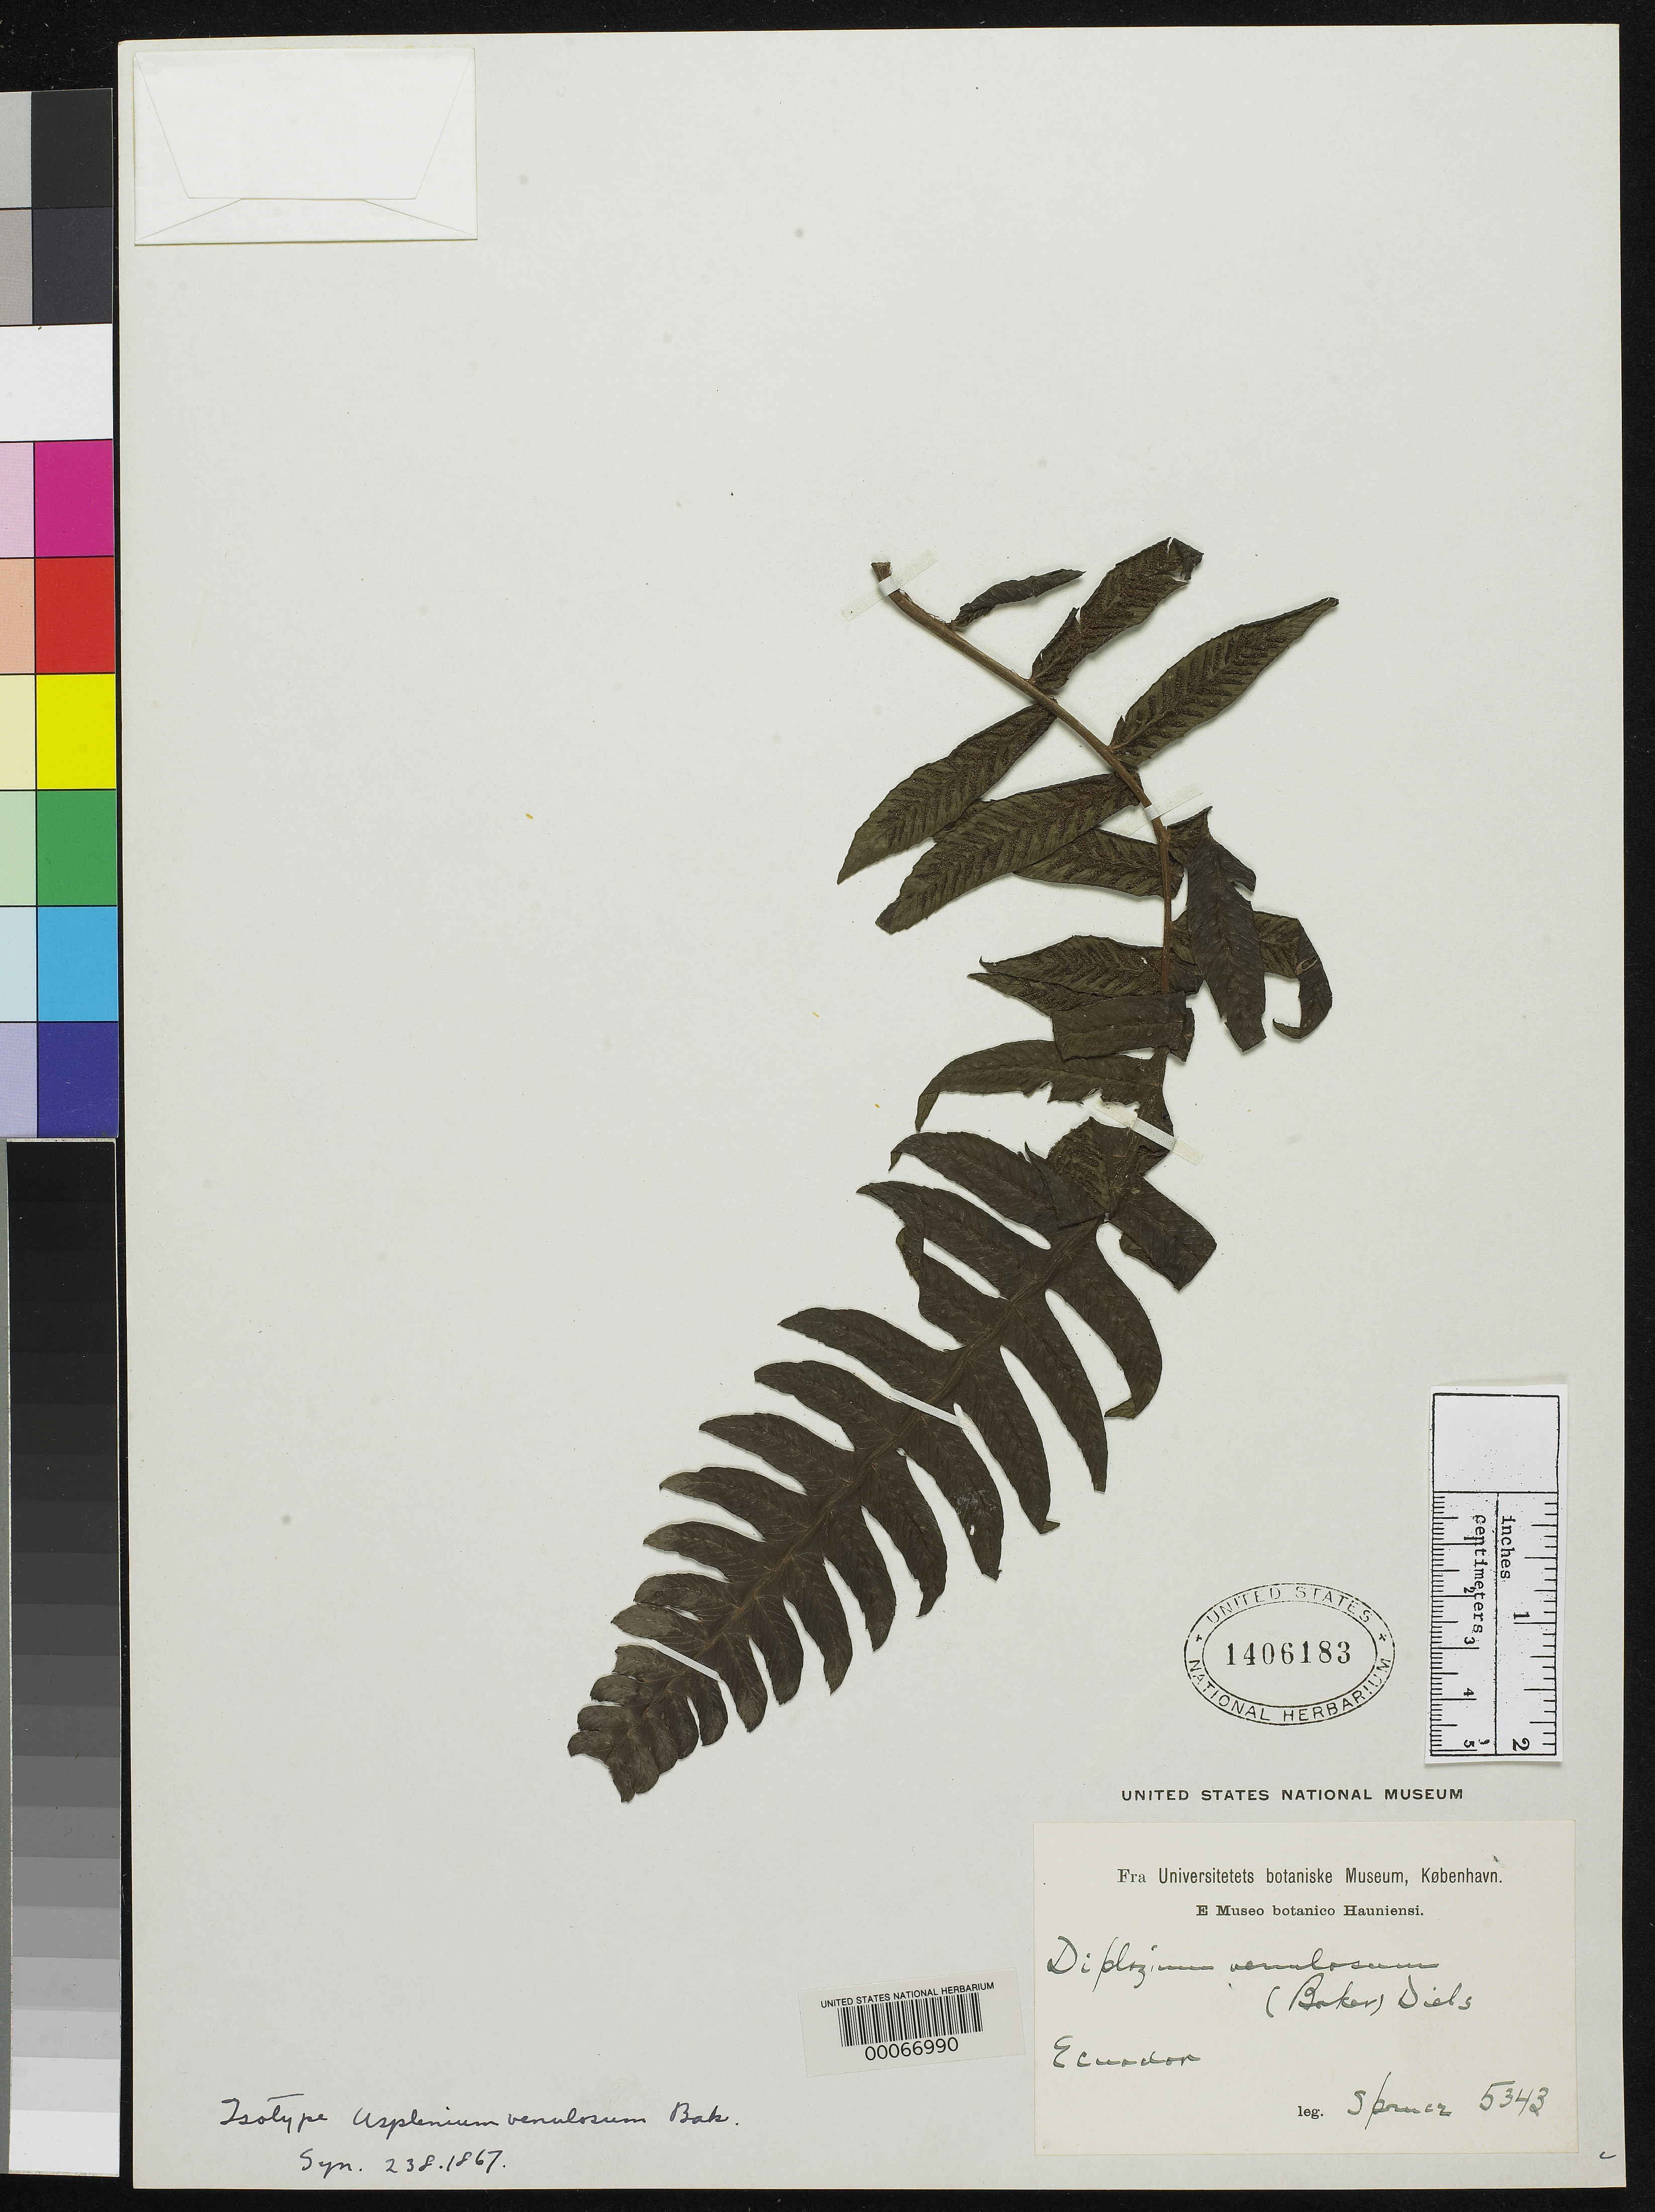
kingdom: Plantae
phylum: Tracheophyta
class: Polypodiopsida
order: Polypodiales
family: Aspleniaceae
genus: Asplenium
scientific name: Asplenium venulosum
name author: Baker in Hook. & Baker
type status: Type Collection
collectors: R. Spruce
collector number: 5343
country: Ecuador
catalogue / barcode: US 1406183